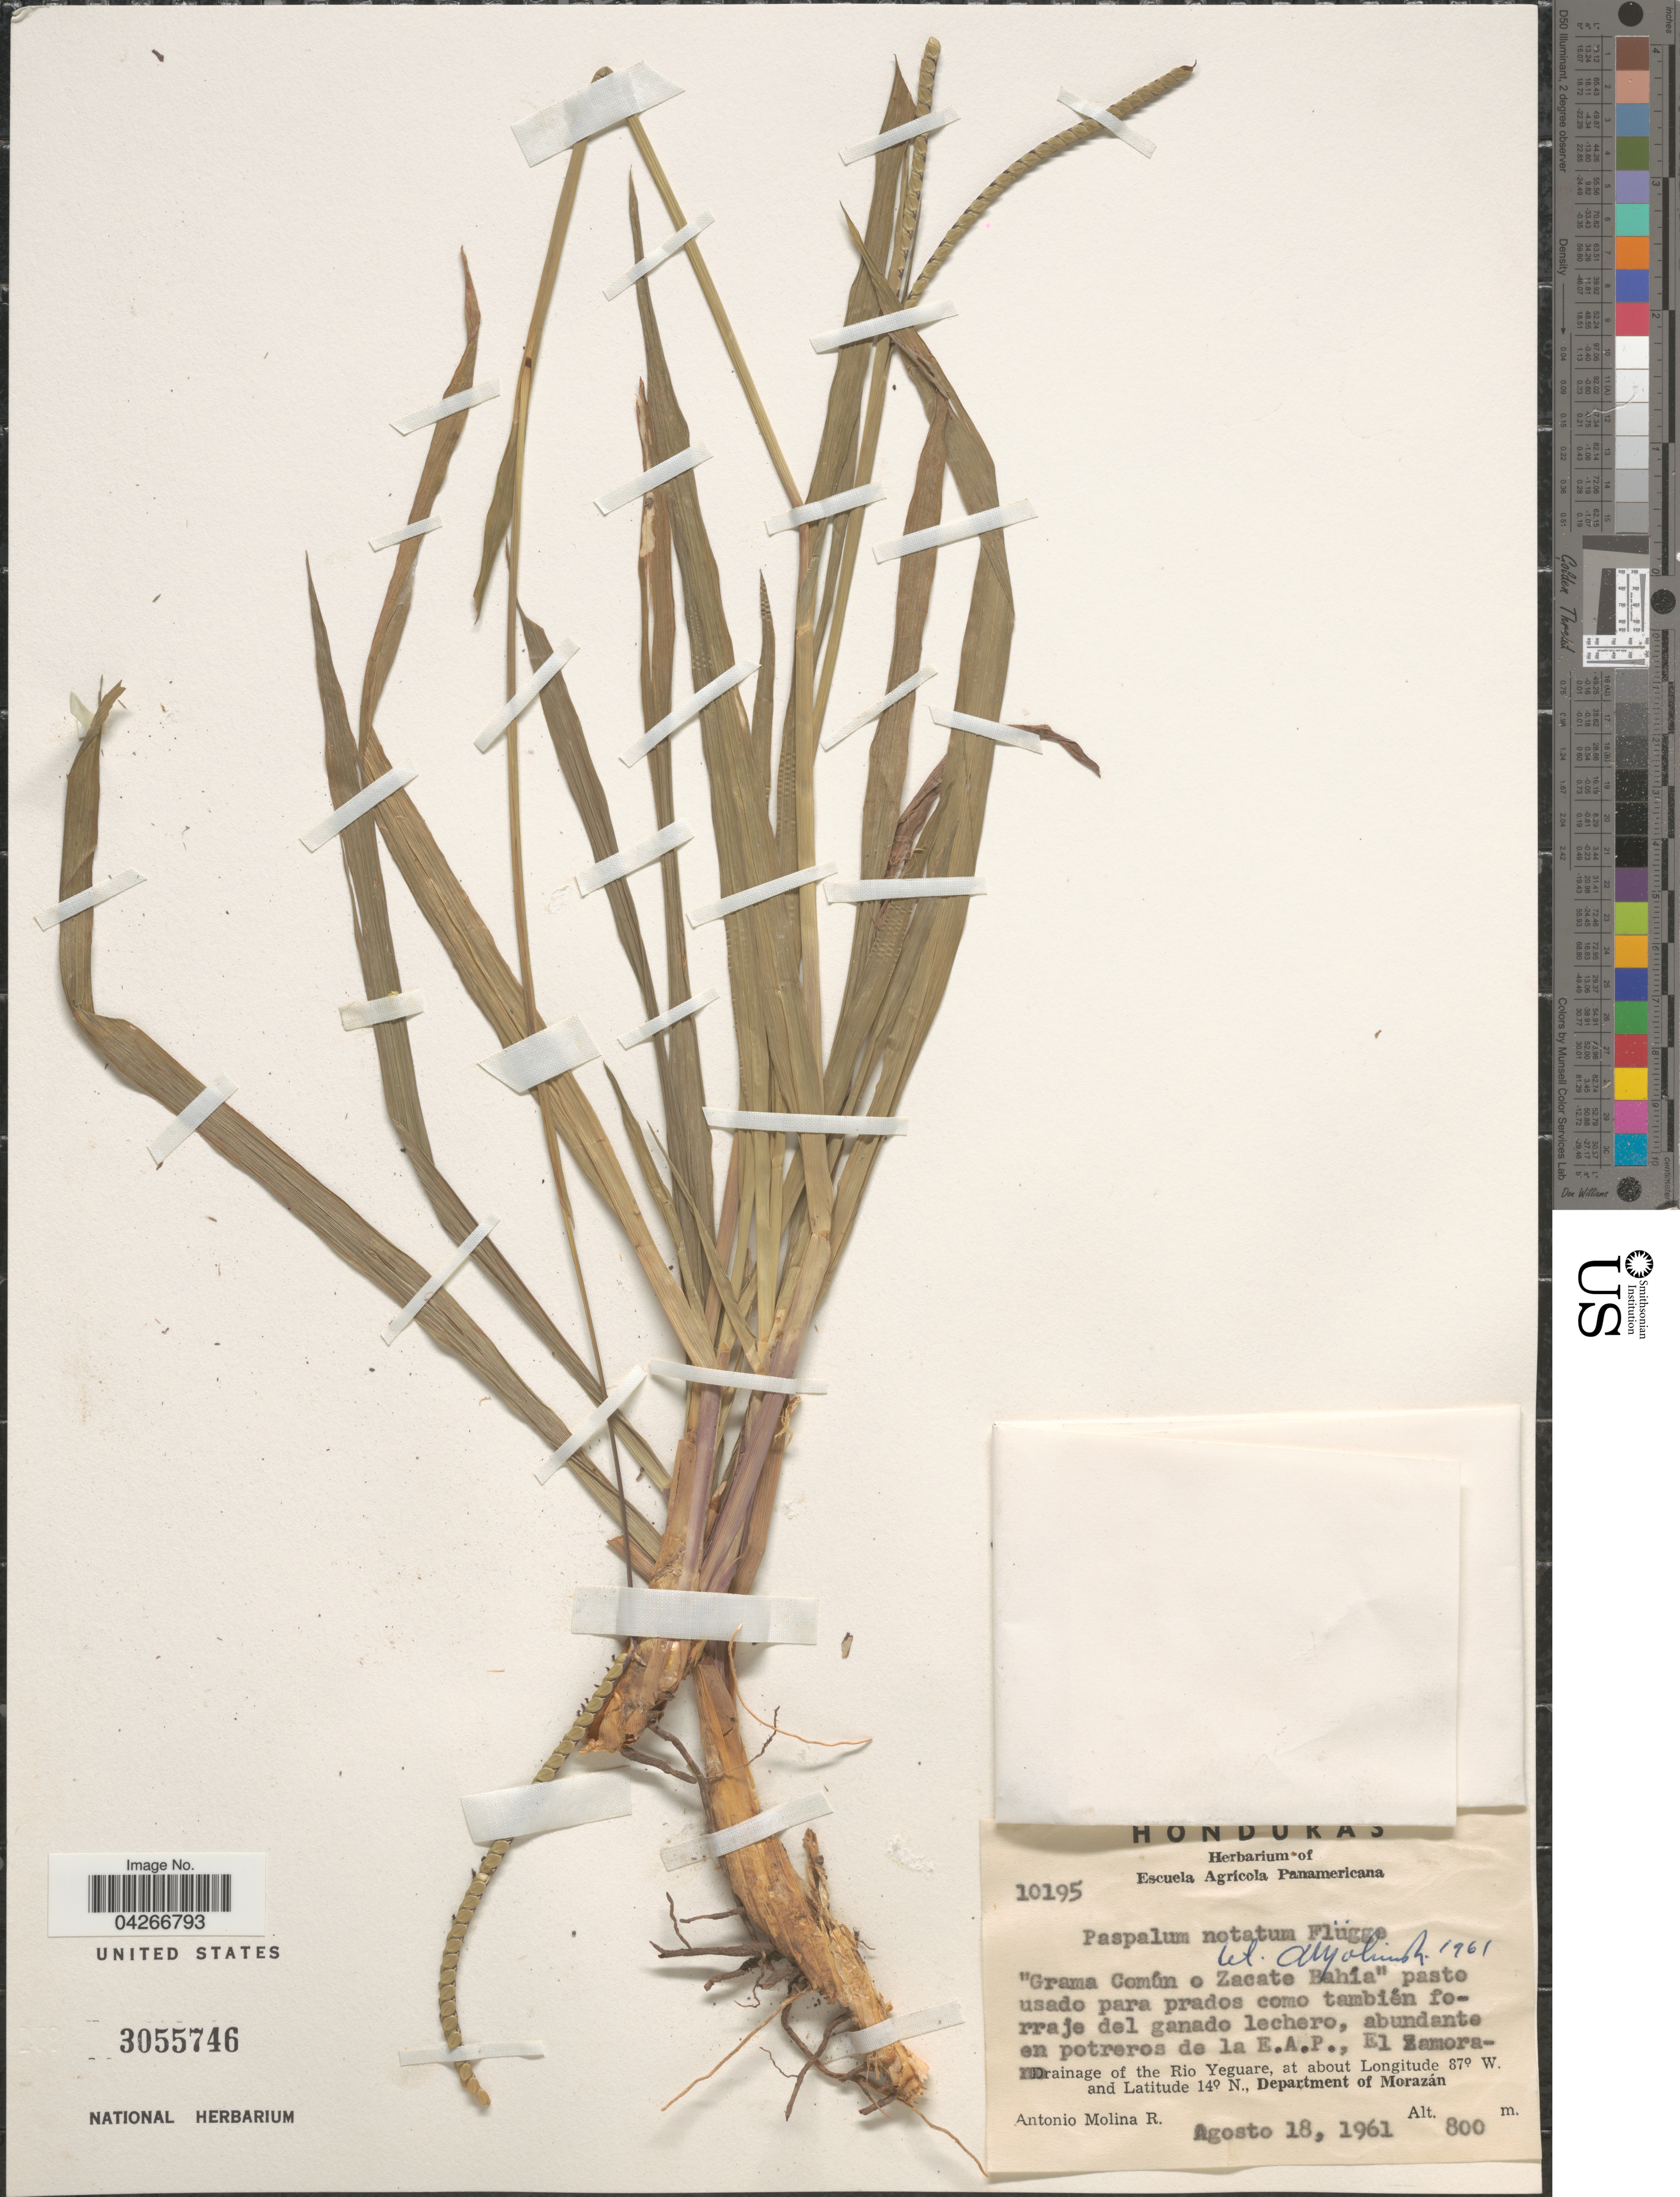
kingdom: Plantae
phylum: Tracheophyta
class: Liliopsida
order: Poales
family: Poaceae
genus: Paspalum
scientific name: Paspalum notatum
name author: Flüggé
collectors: A. Molina R.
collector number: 10195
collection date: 1961-08-18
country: Honduras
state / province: Fco. Morazán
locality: En potreros de la E.A.P., El Zamorano. Drainage of the Rio Yeguare, Department of Morazán.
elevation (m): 800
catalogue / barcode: US 3055746